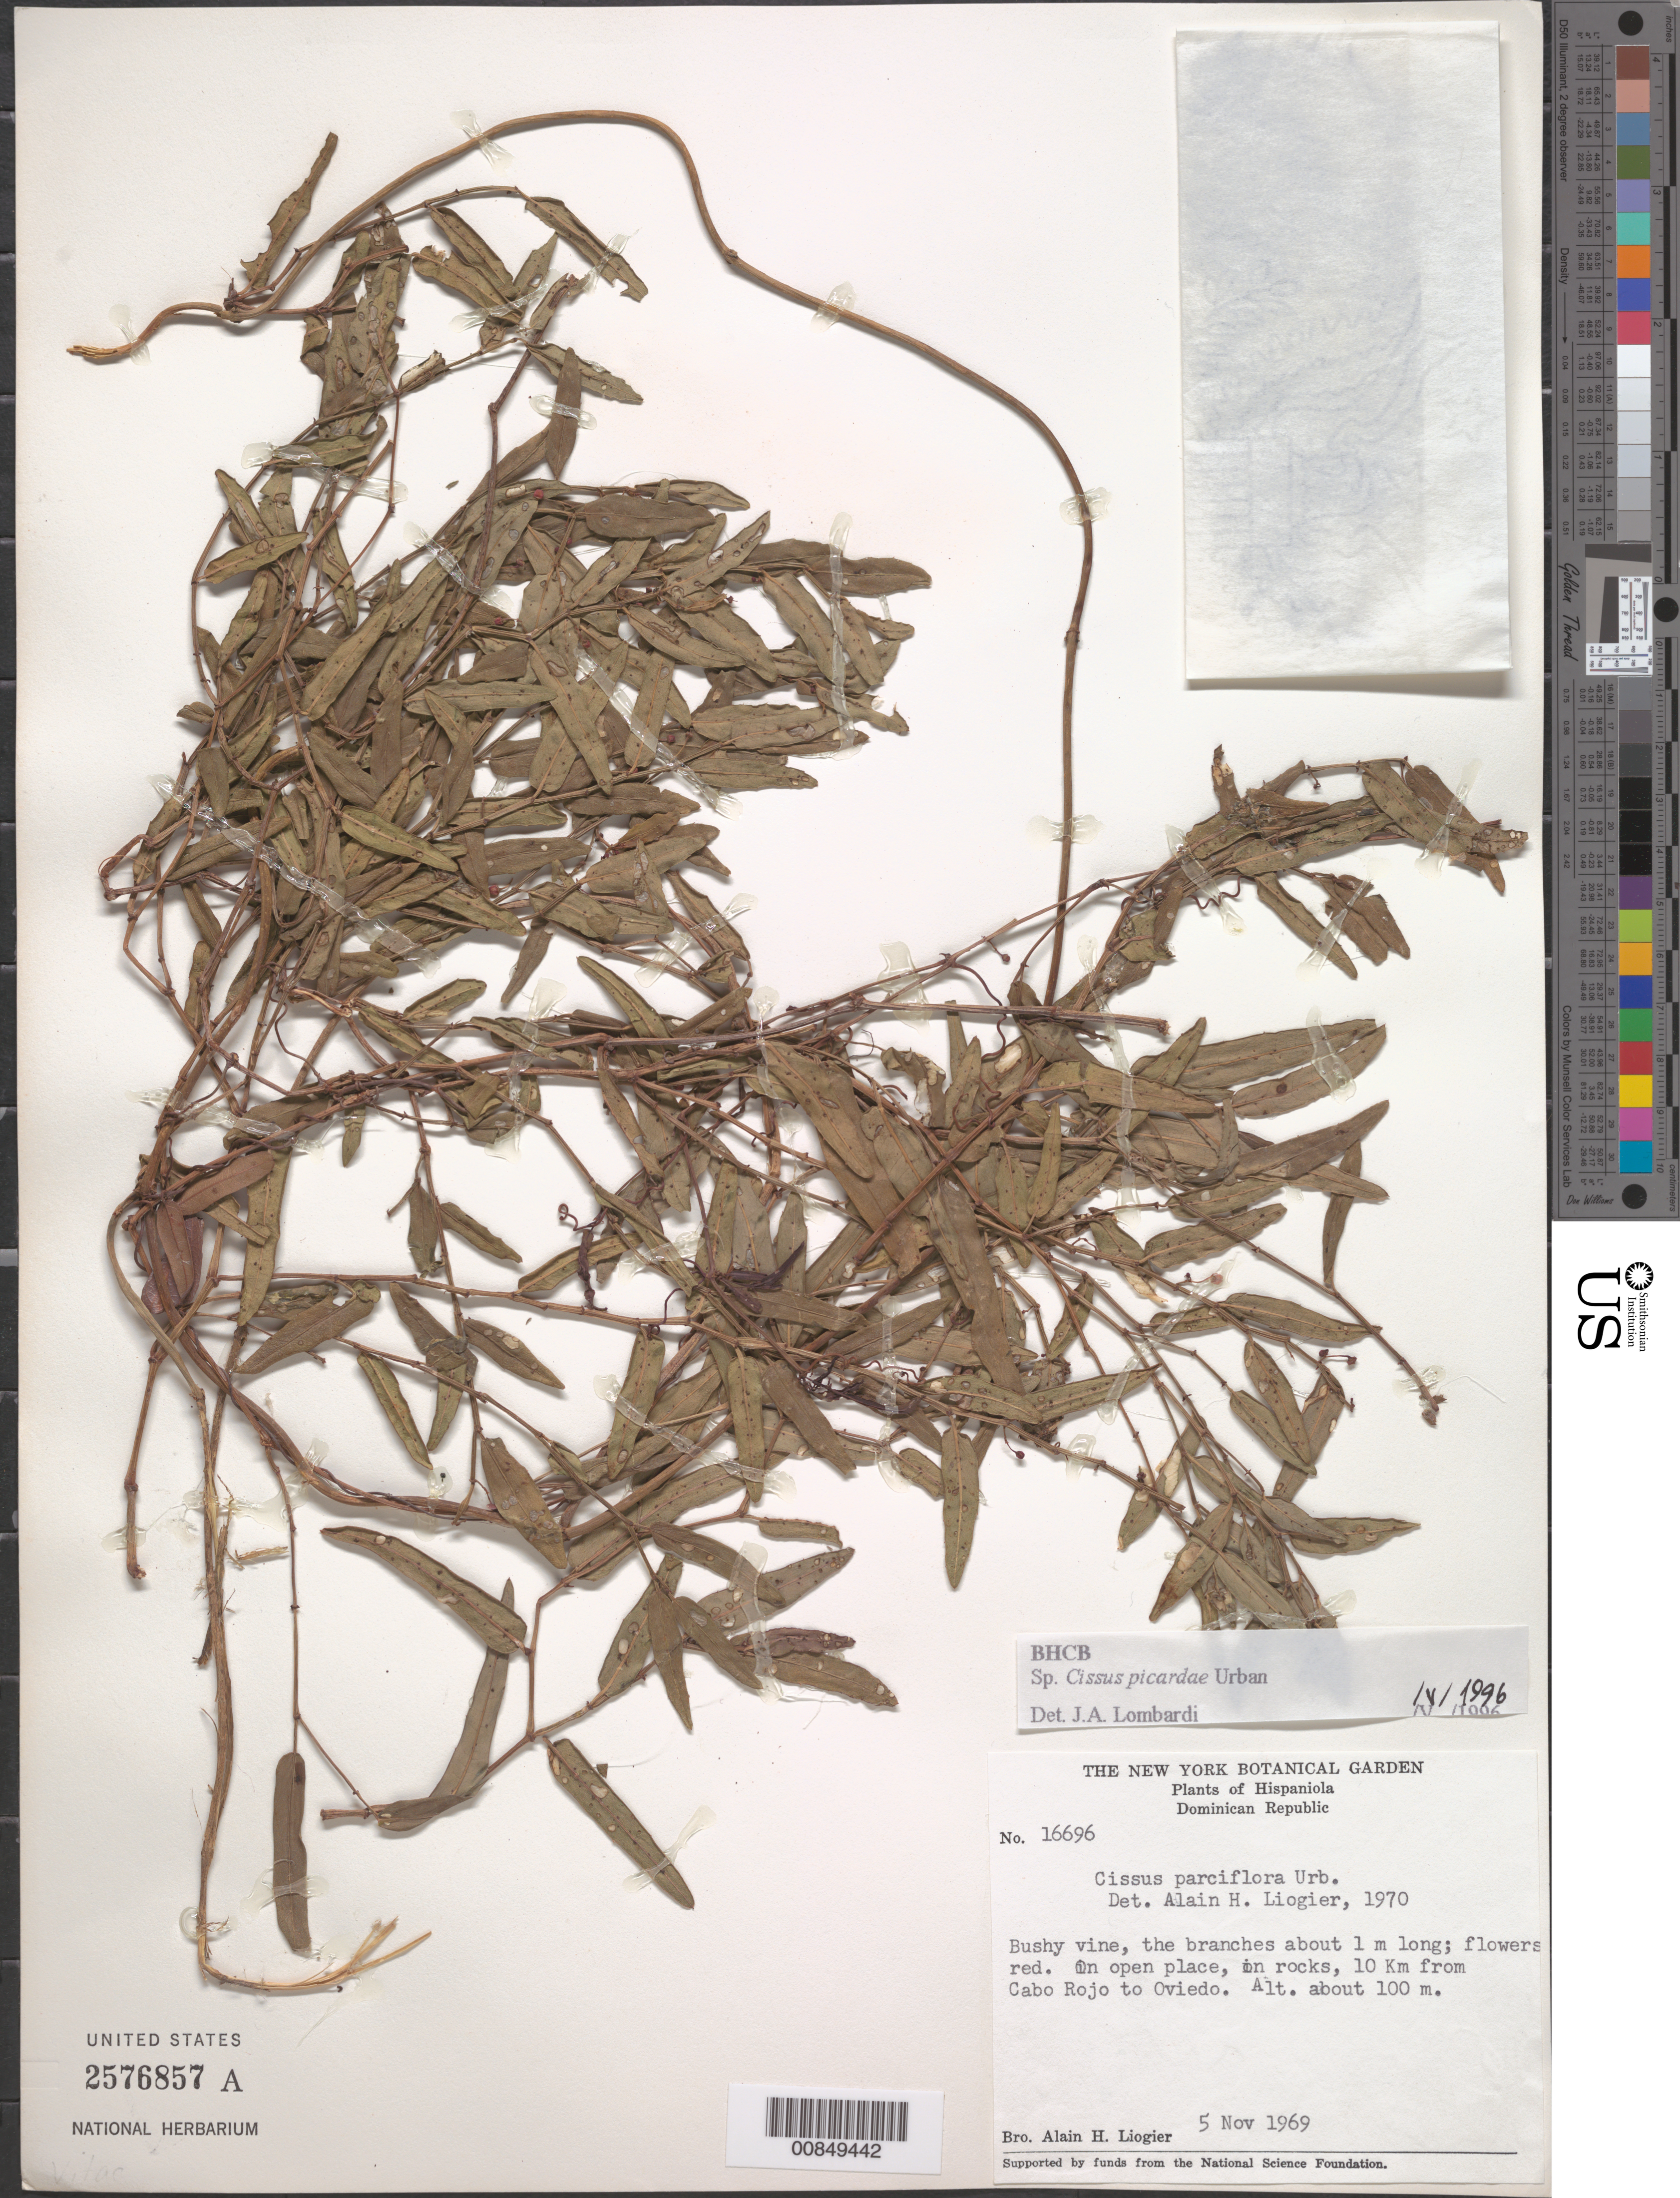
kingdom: Plantae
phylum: Tracheophyta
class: Magnoliopsida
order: Vitales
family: Vitaceae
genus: Cissus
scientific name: Cissus picardae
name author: Urb.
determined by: Lombardi, Julio A.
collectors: A. H. Liogier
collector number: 16696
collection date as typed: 05 Nov 1969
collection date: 1969-11-05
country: Dominican Republic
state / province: Pedernales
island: Hispaniola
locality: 10 km from Cabo Rojo to Oviedo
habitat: On open place, in rocks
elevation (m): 100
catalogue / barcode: US 2576857